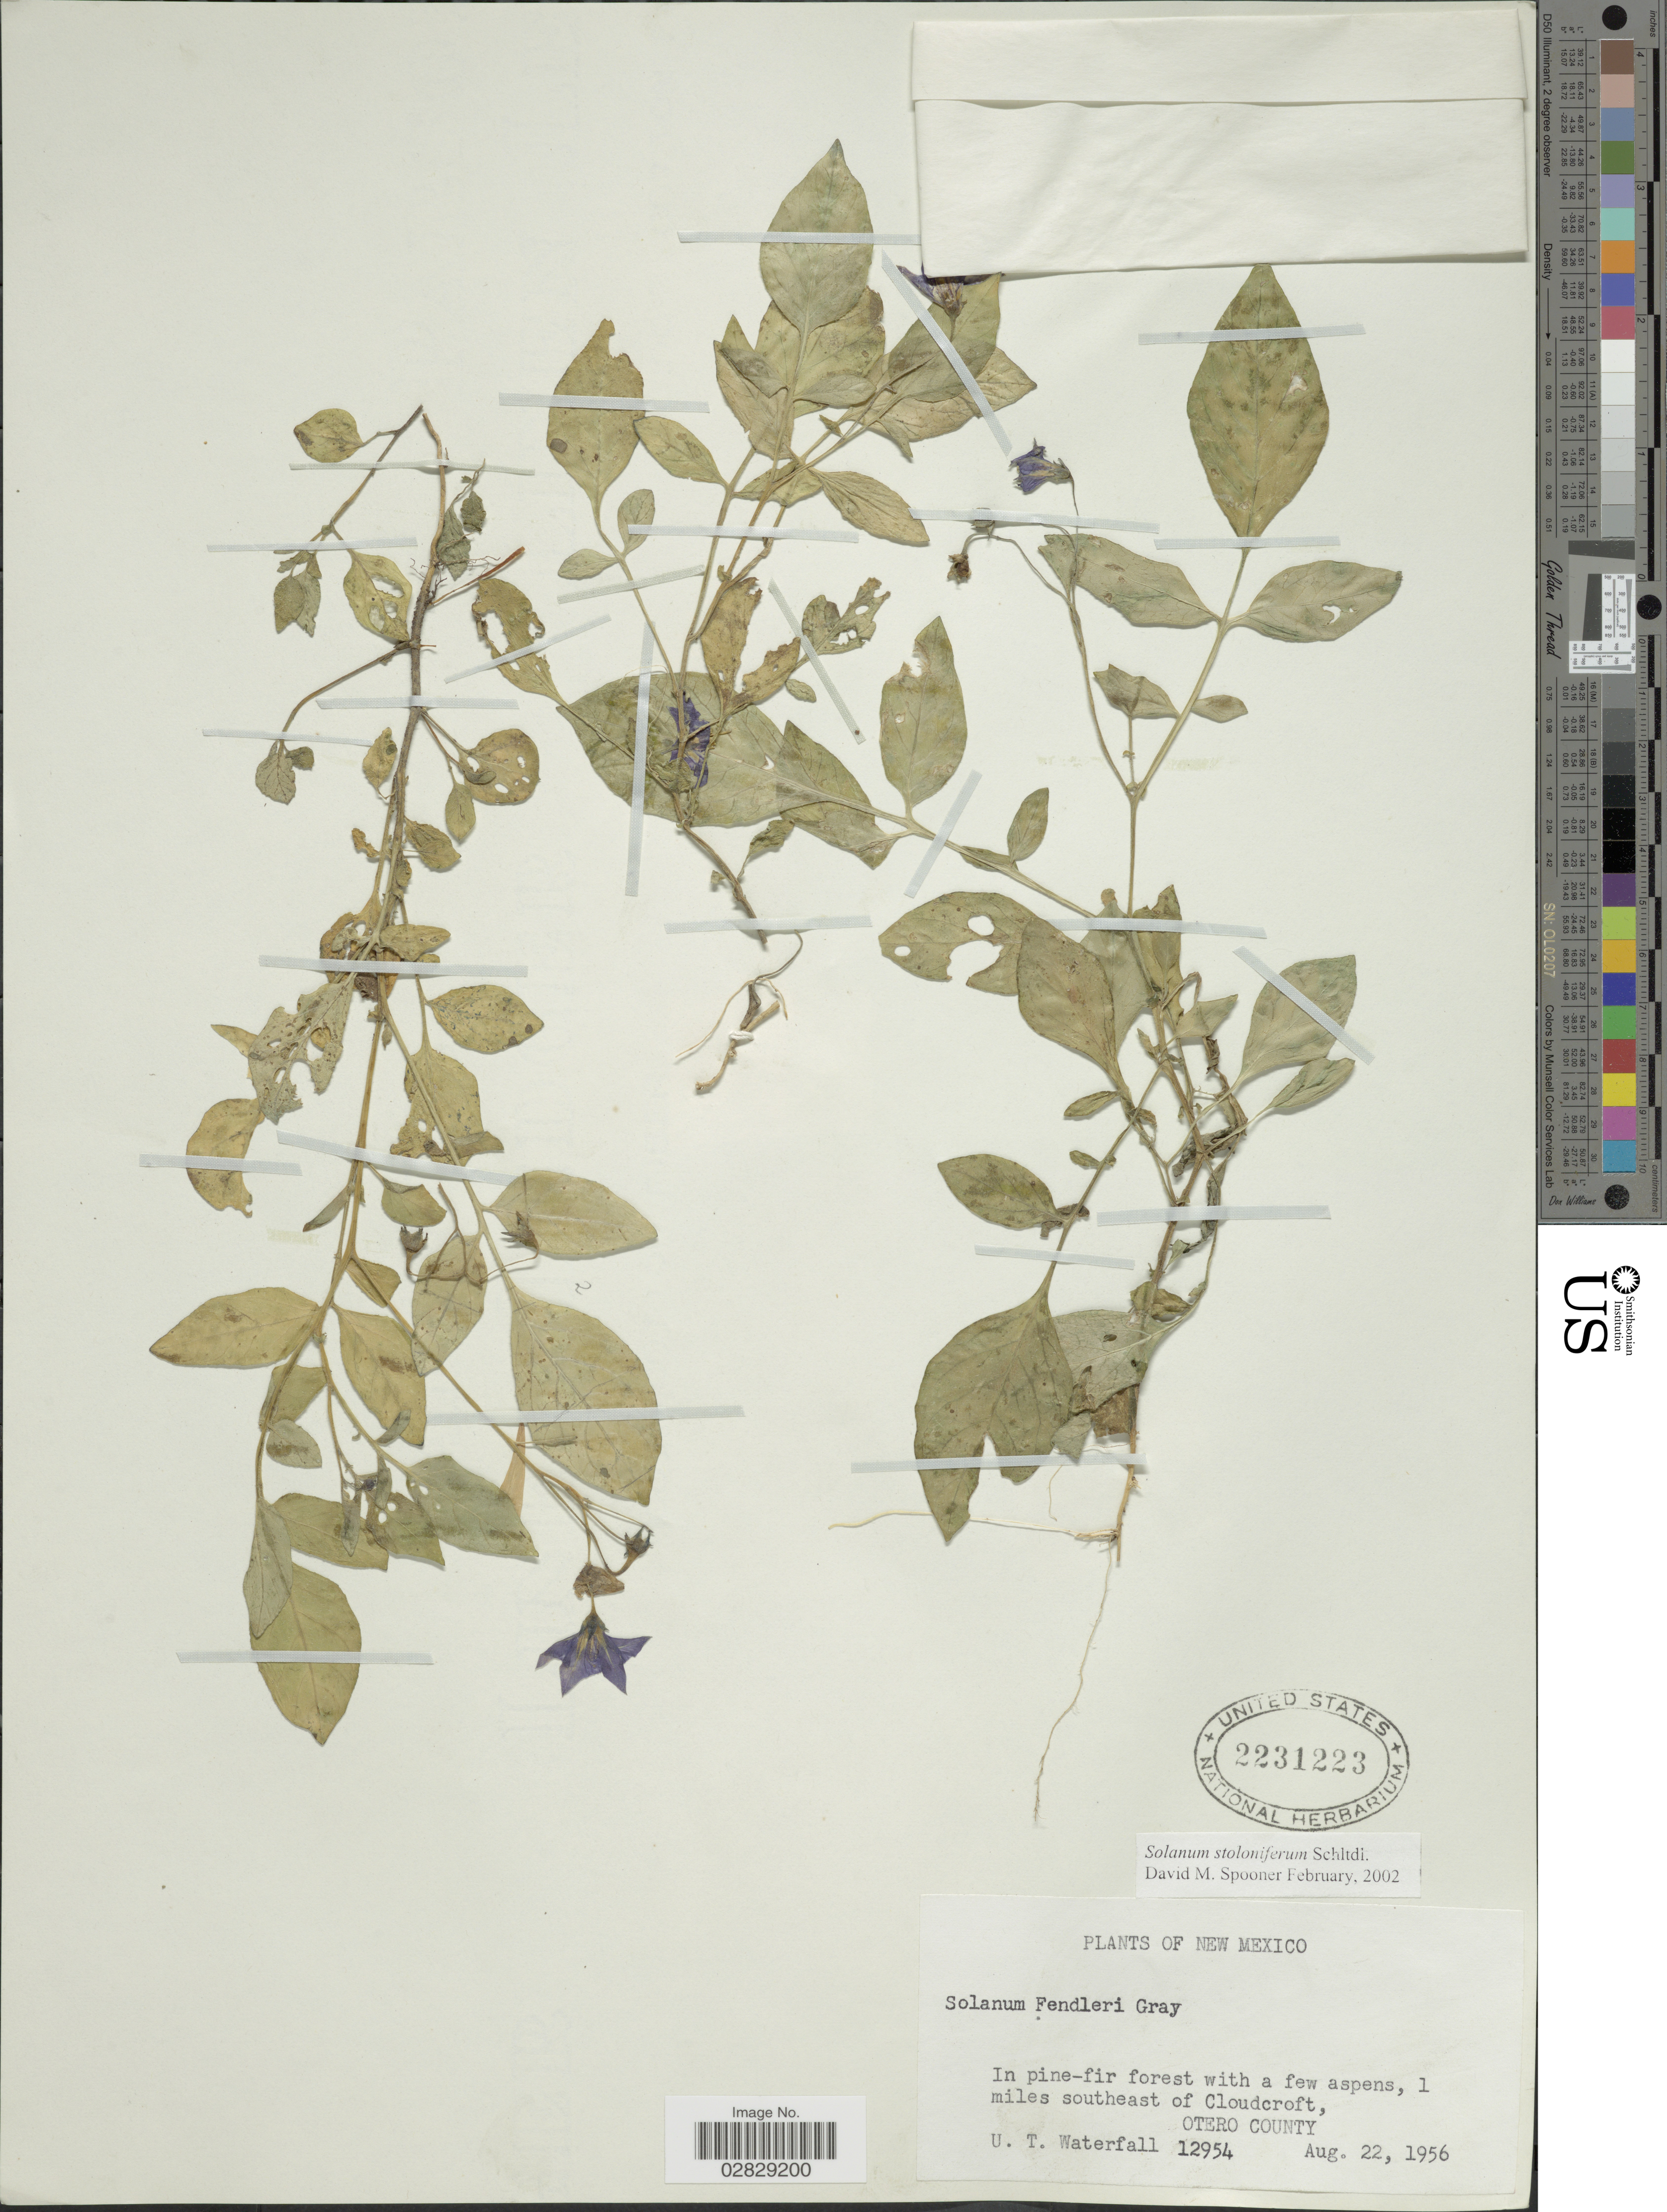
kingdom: Plantae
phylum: Tracheophyta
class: Magnoliopsida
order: Solanales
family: Solanaceae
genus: Solanum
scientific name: Solanum stoloniferum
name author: Schltdl.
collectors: U. T. Waterfall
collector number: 12954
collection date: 1956-08-22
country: United States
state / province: New Mexico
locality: In pine-fir forest with a few aspens, 1 miles southeast of Cloudcroft, Otero County.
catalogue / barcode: US 2231223